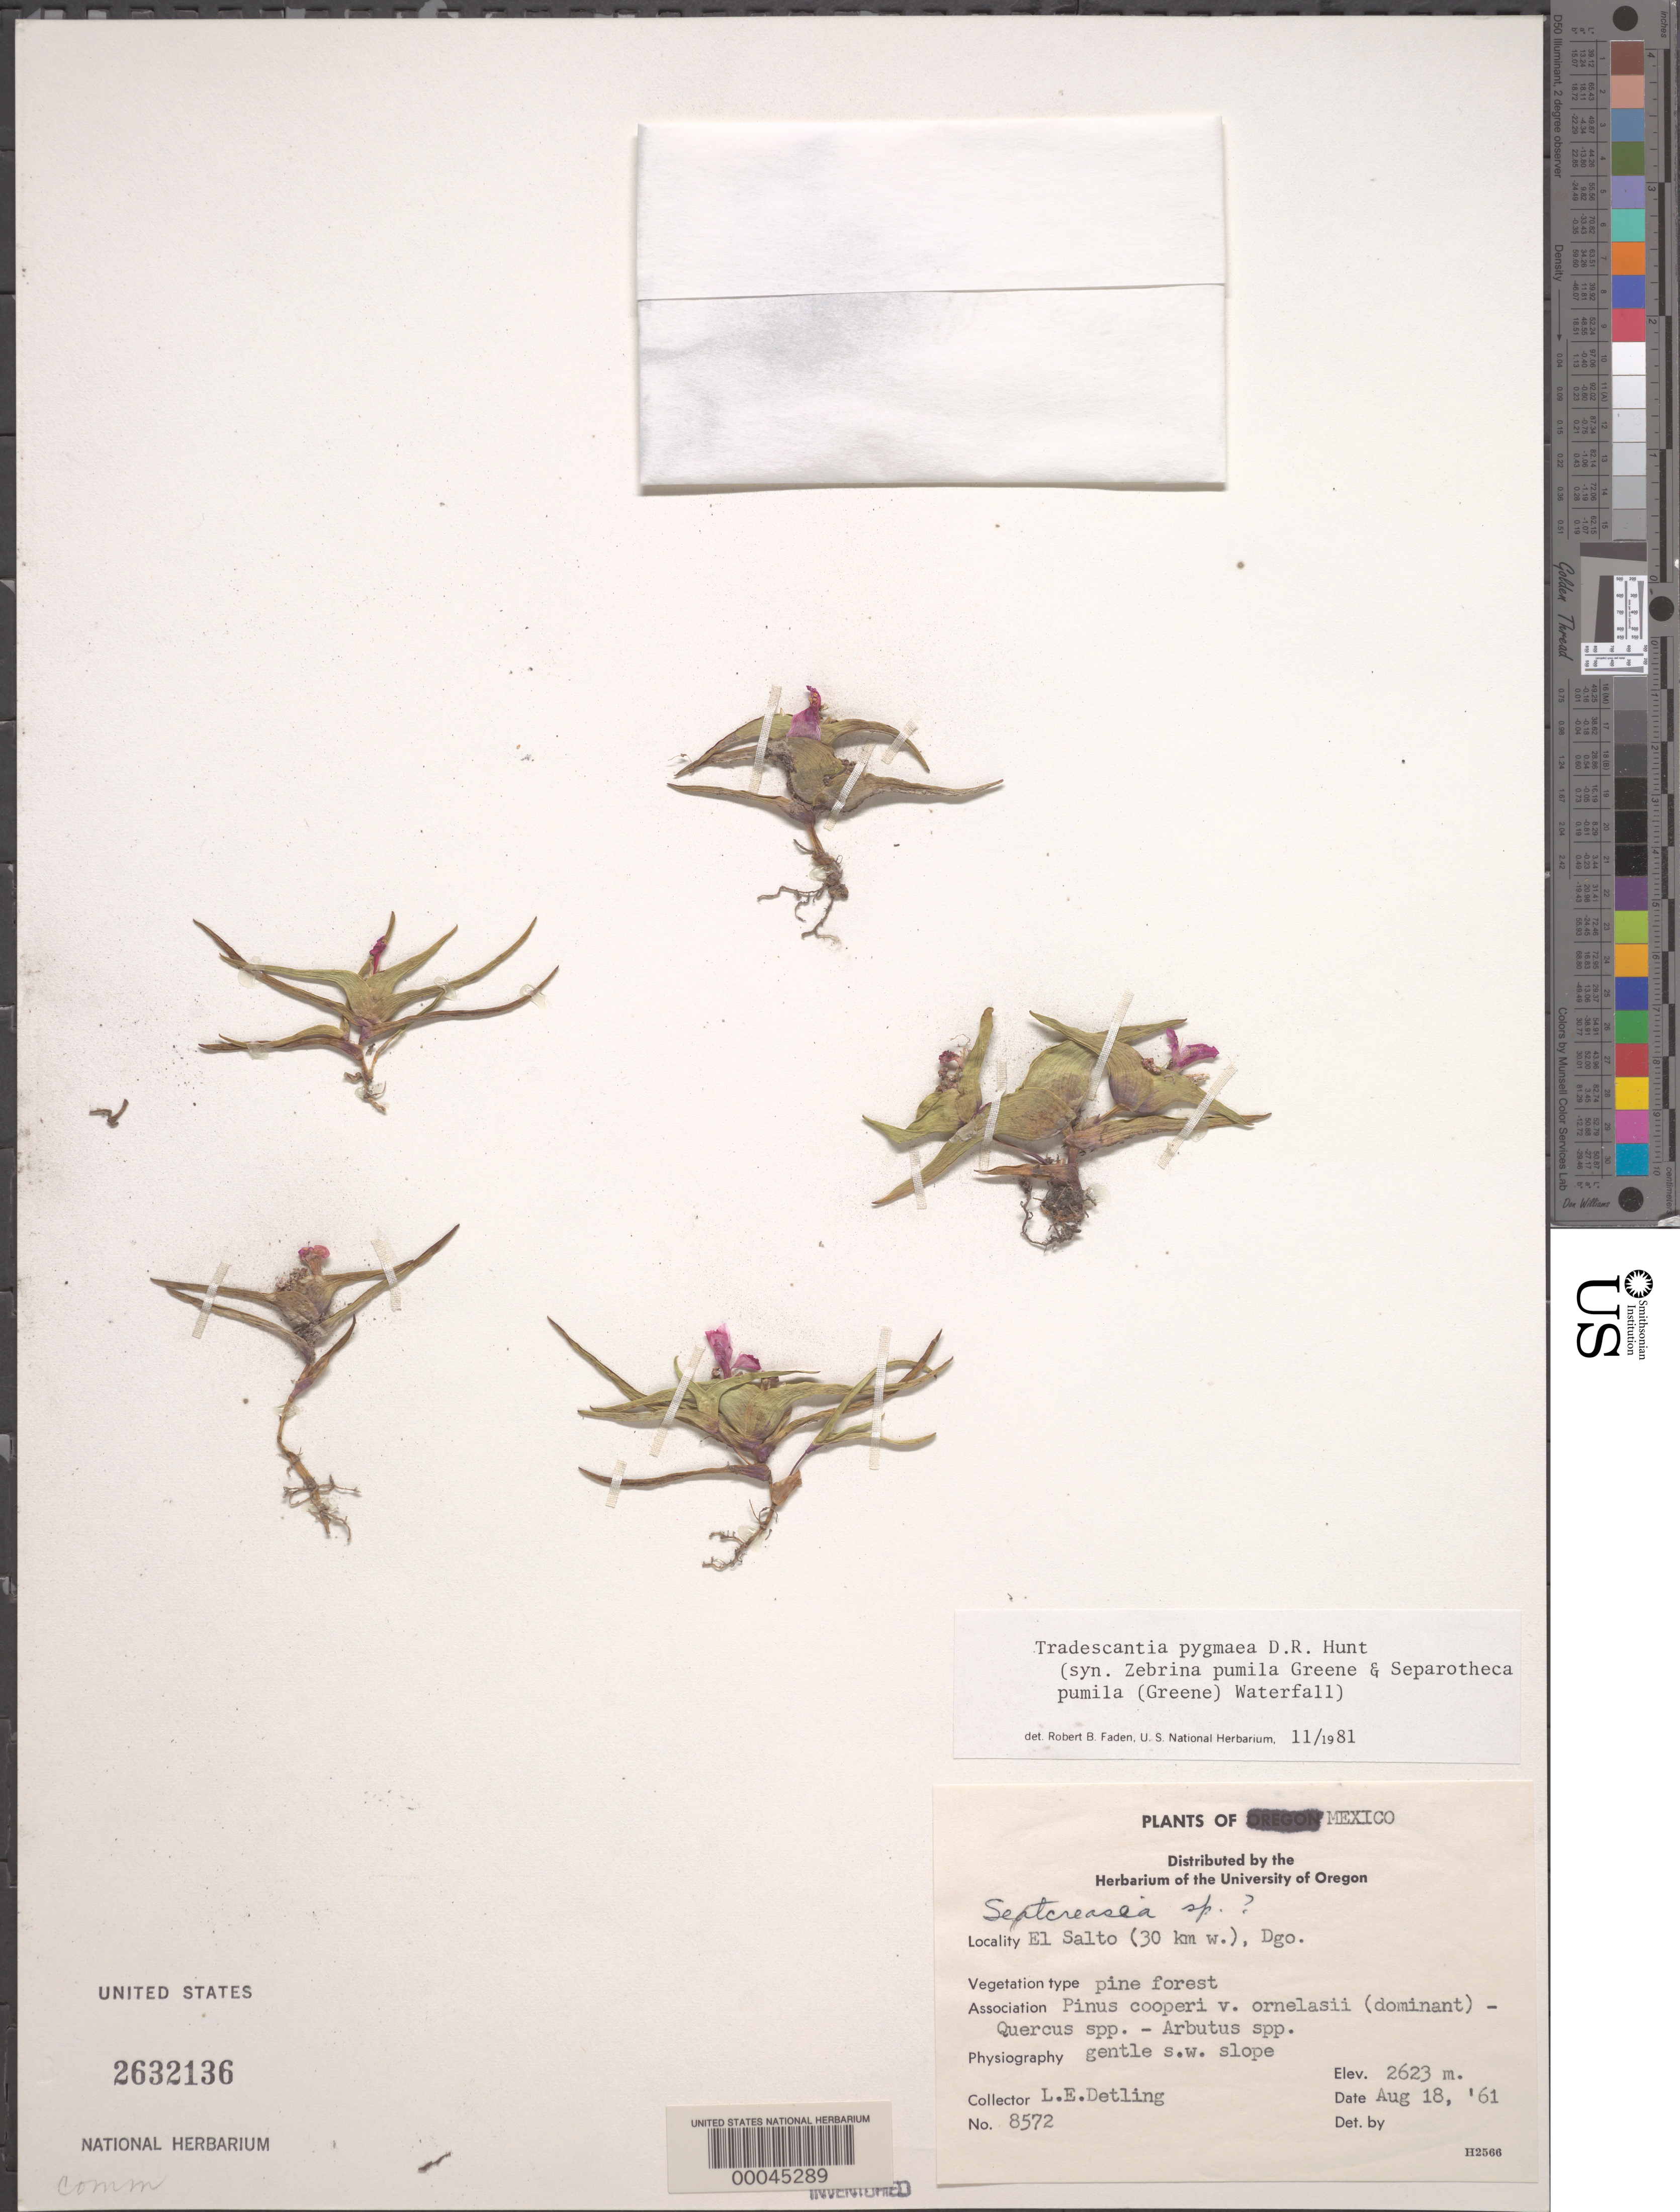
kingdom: Plantae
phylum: Tracheophyta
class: Liliopsida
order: Commelinales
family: Commelinaceae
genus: Tradescantia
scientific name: Tradescantia pygmaea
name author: D.R. Hunt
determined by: Faden, Robert B., (US), Smithsonian Institution - National Museum of Natural History (UNITED STATES)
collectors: L. E. Detling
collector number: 8572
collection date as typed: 18 Aug 1961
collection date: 1961-08-18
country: Mexico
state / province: Durango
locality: El Salto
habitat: Slope, pine forest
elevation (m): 2623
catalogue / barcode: US 2632136